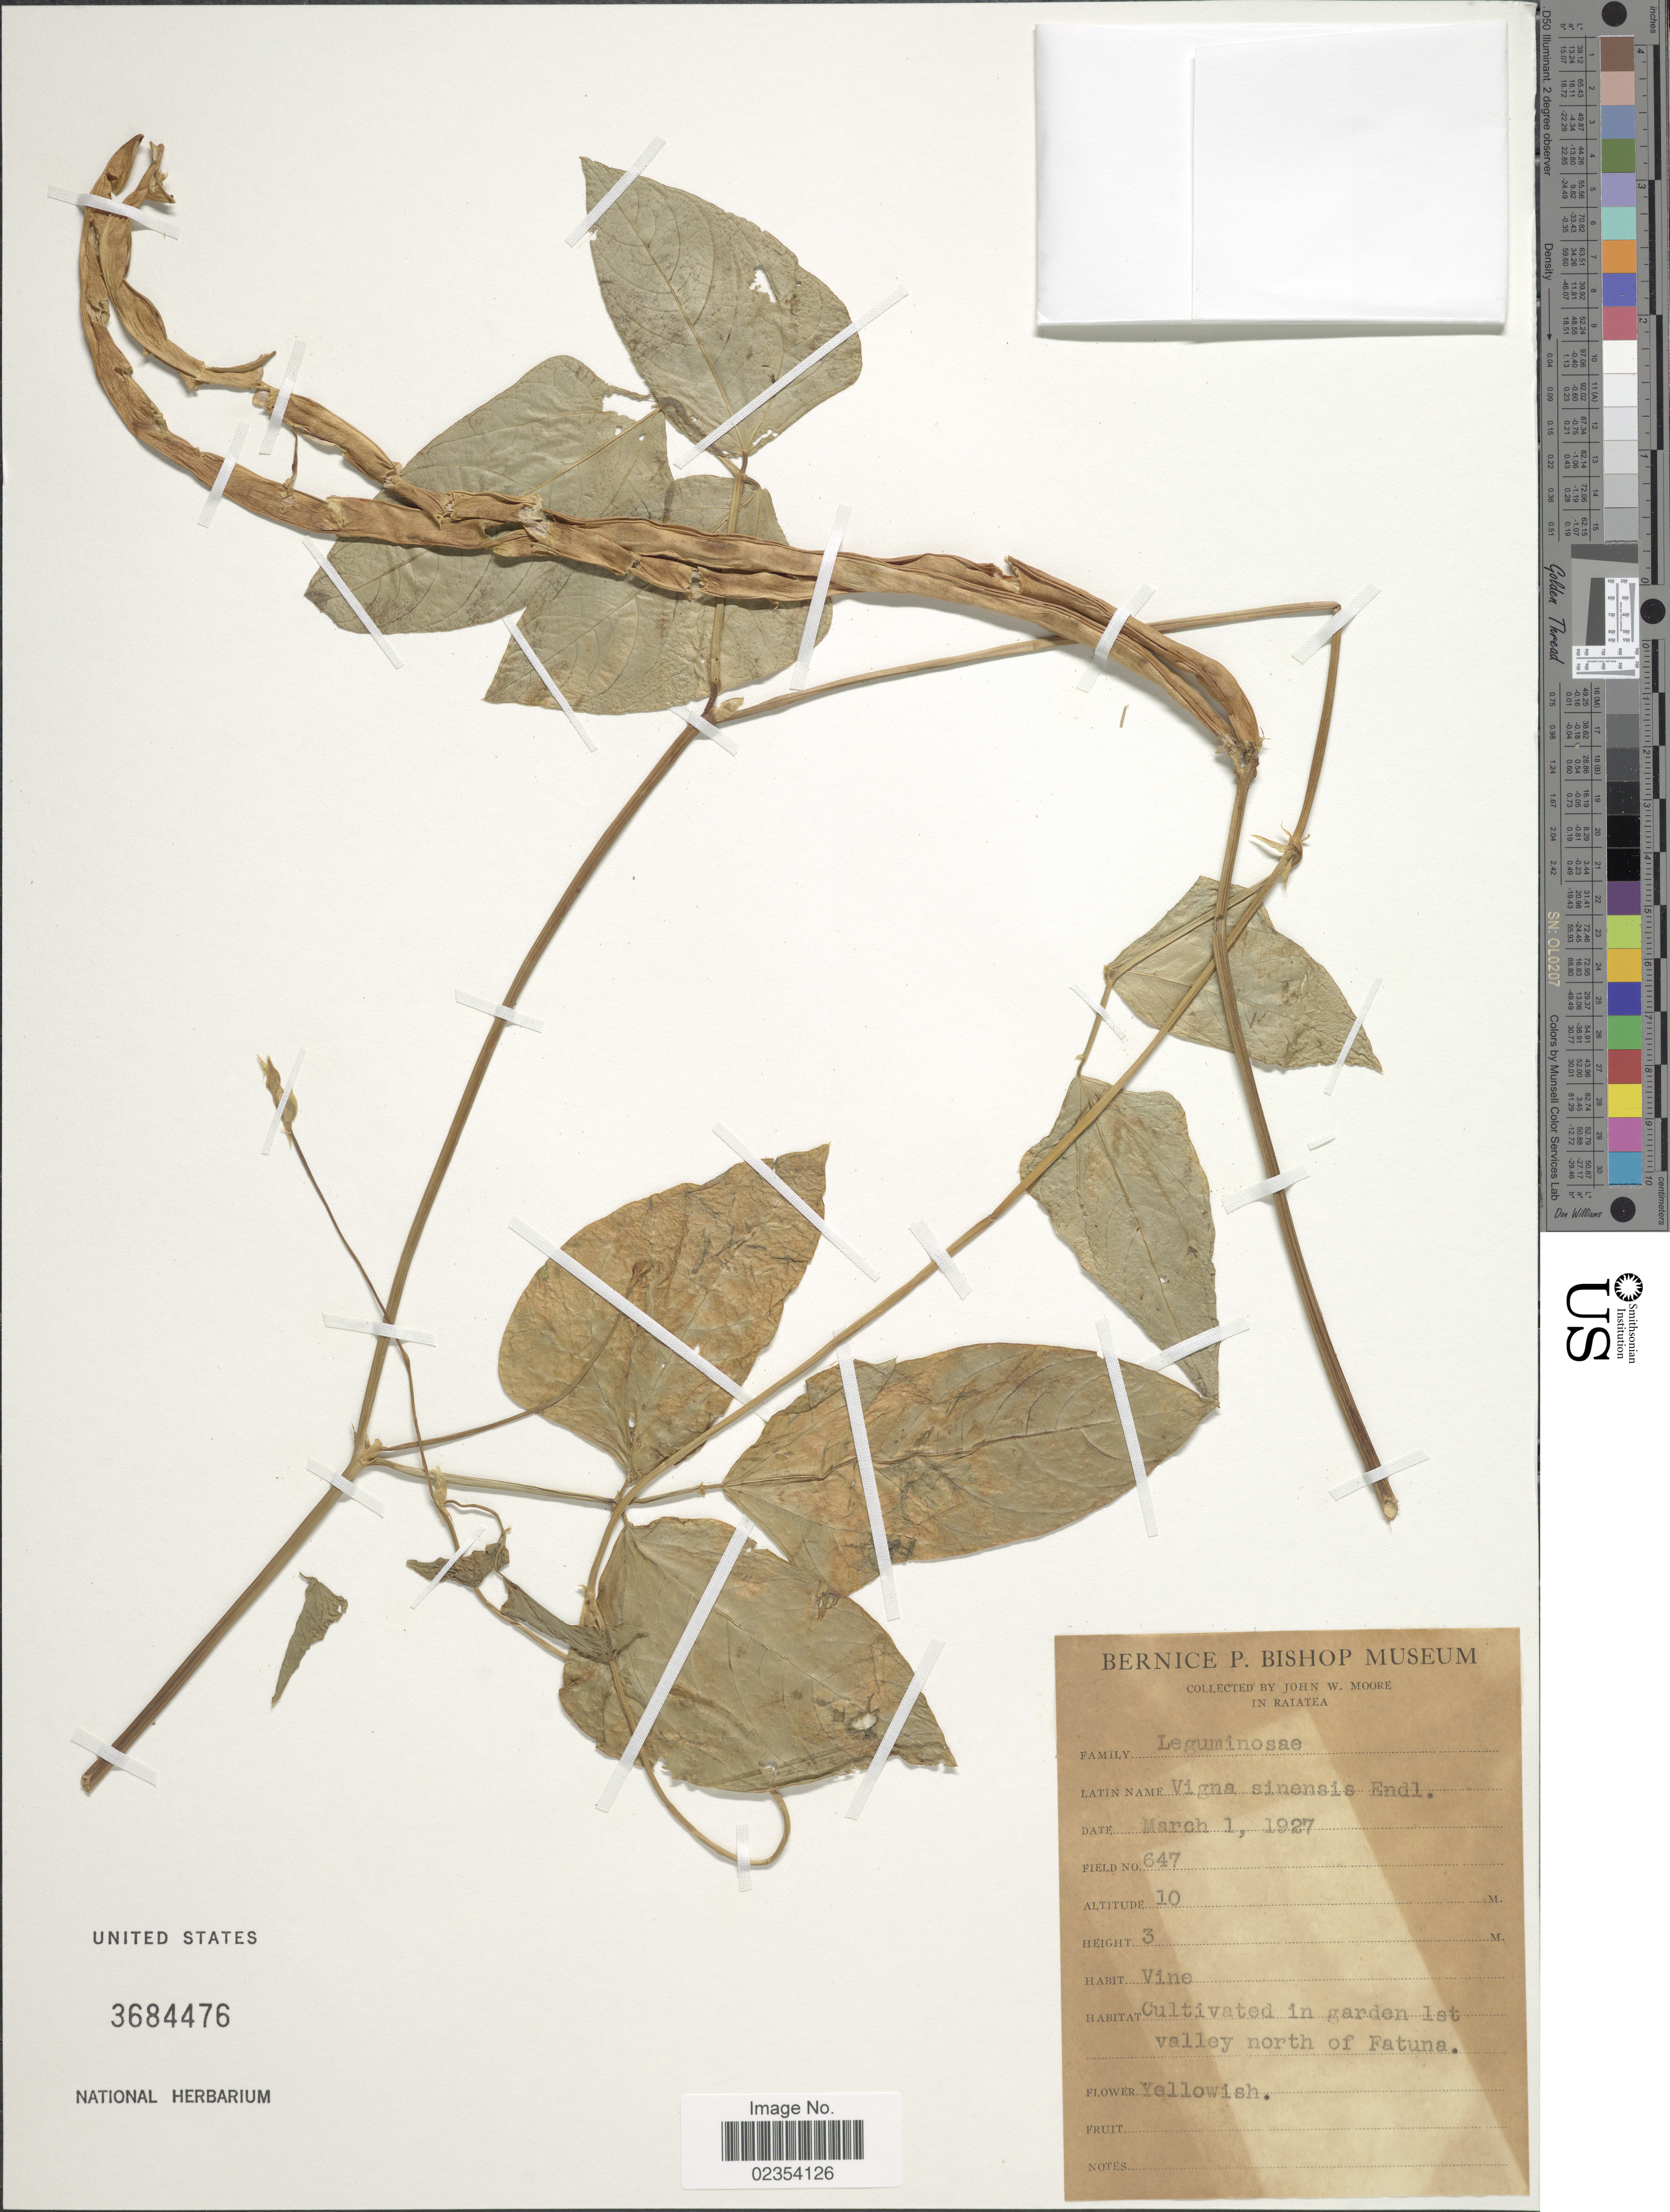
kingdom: Plantae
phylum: Tracheophyta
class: Magnoliopsida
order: Fabales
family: Fabaceae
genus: Vigna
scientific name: Vigna unguiculata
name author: (L.) Walp.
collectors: J. Moore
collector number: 647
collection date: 1927-03-01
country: French Polynesia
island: Raiatea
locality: Raiatea, cultivated in garden 1st valley north of Fatuna.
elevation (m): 10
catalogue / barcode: US 3684476